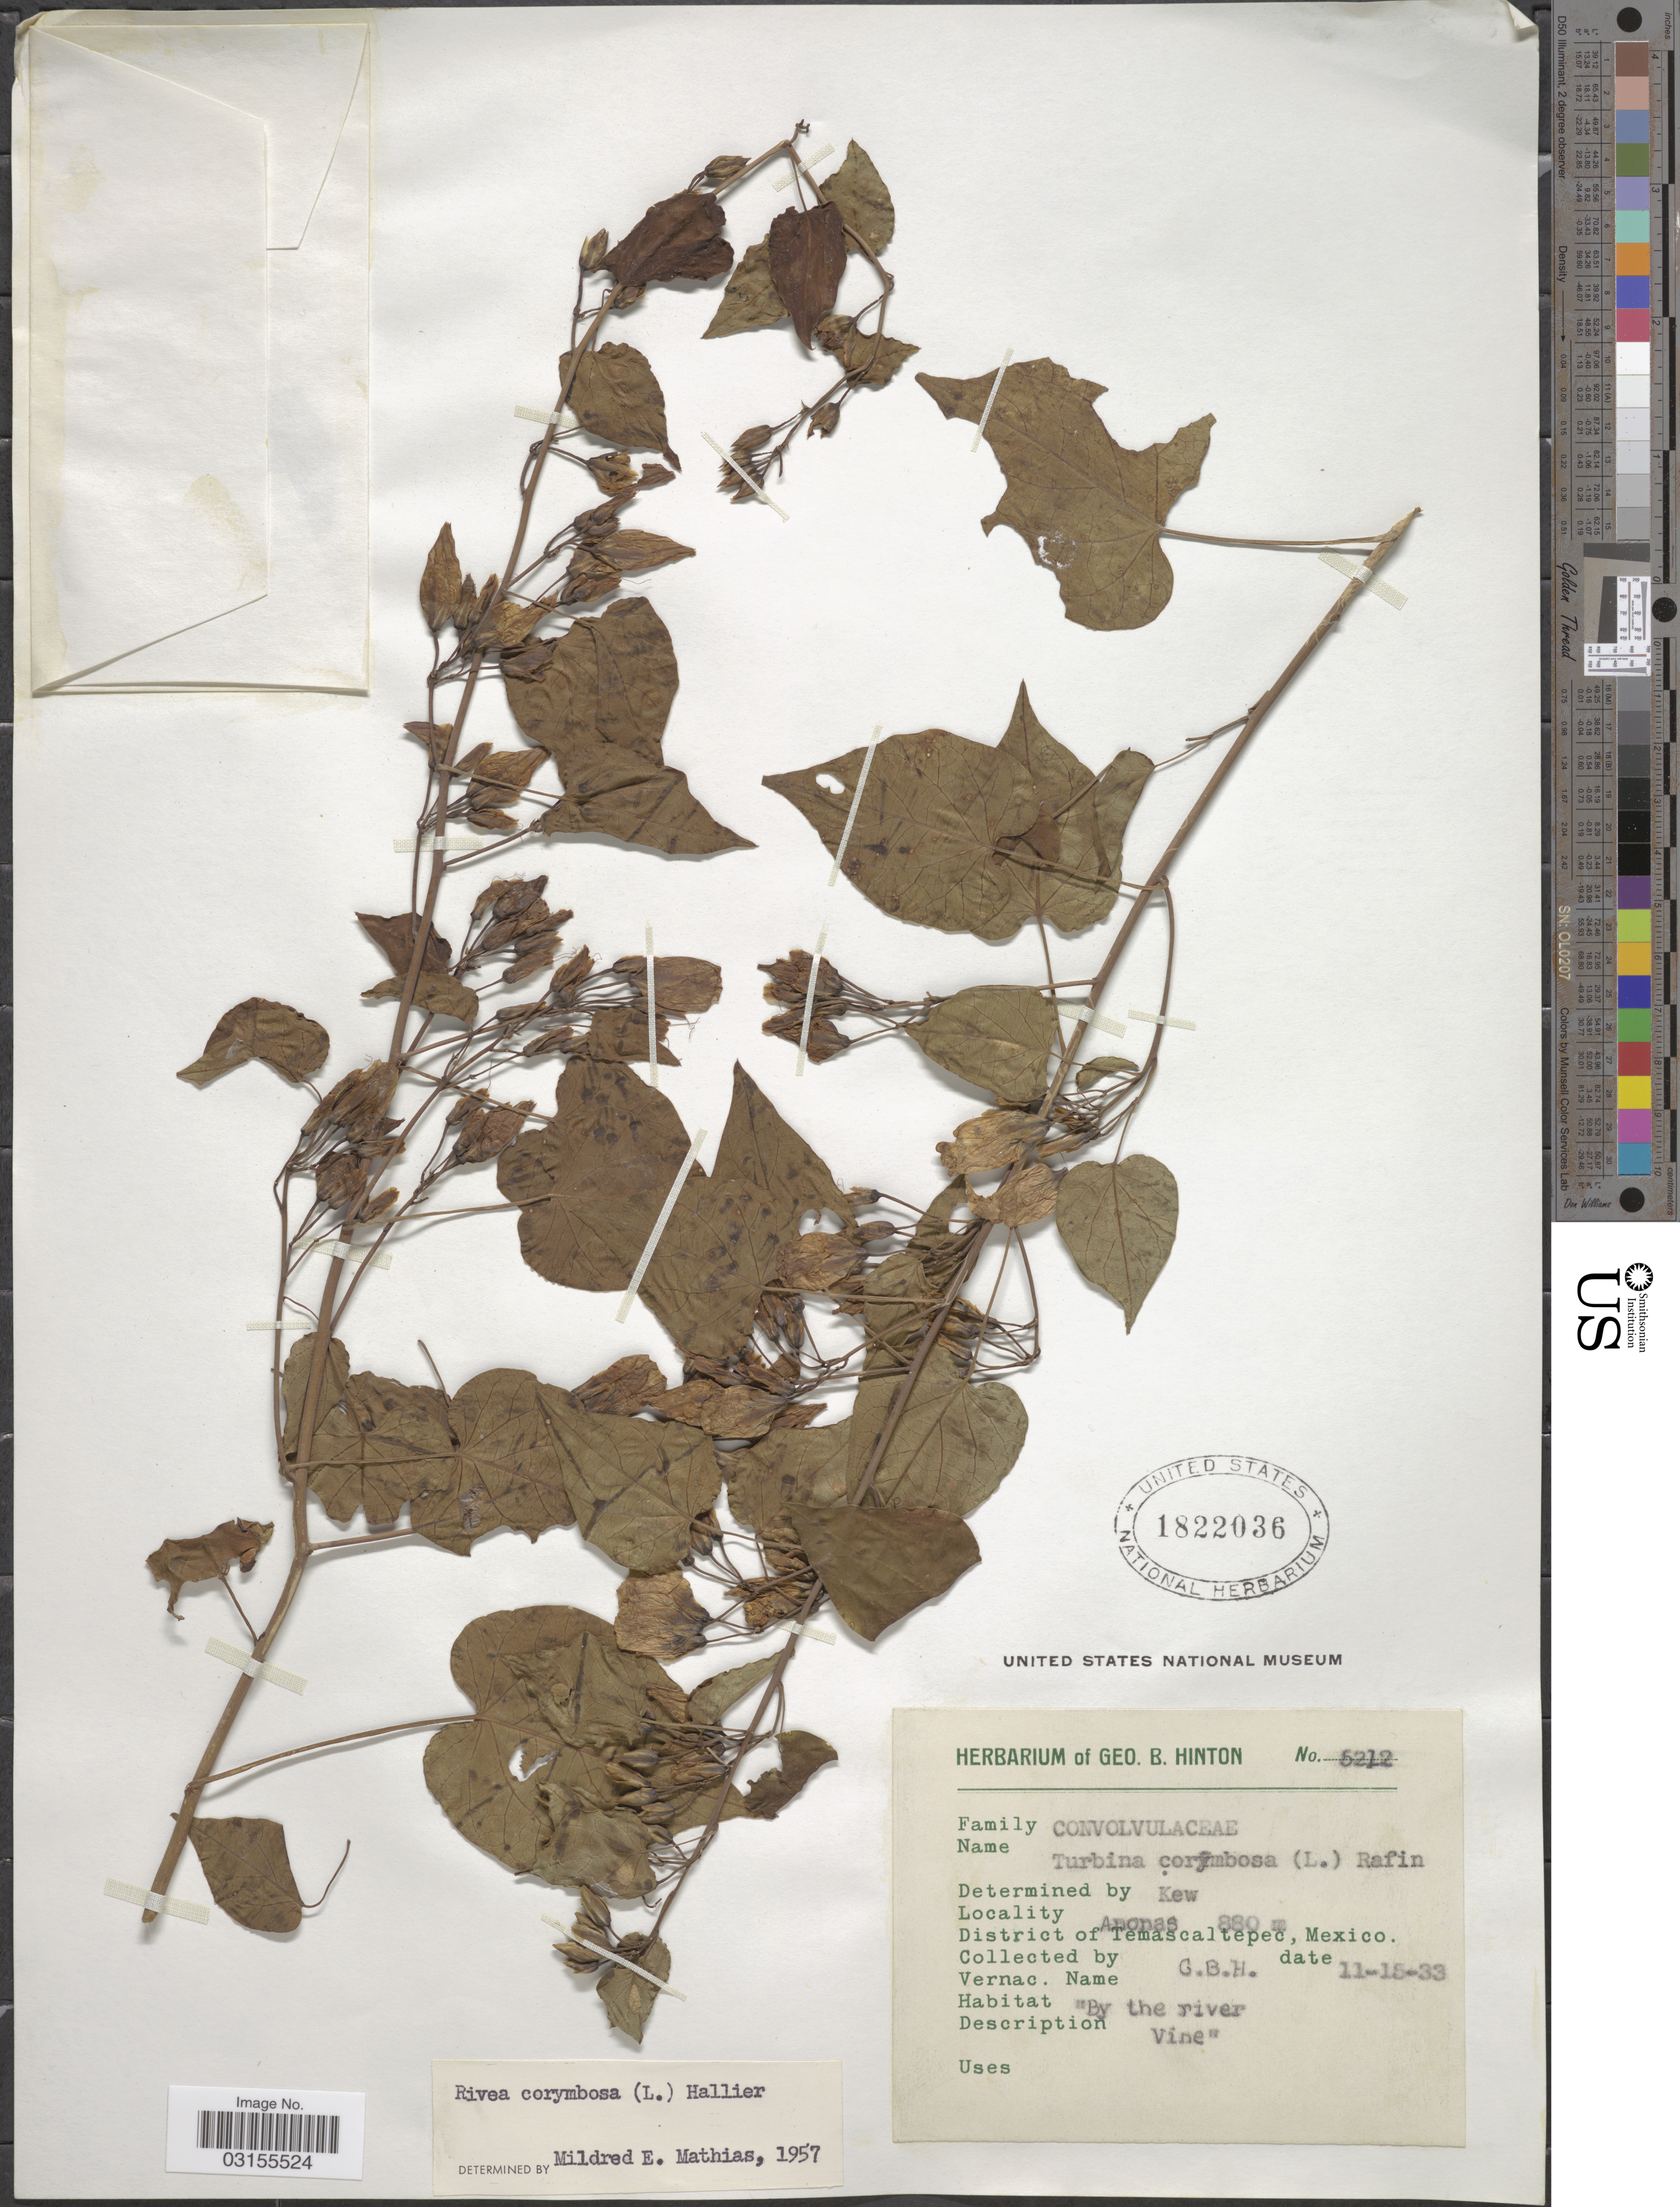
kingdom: Plantae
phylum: Tracheophyta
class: Magnoliopsida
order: Solanales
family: Convolvulaceae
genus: Turbina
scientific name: Turbina corymbosa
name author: (L.) Raf.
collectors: G. B. Hinton & et al.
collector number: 5212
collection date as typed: Transcribed d/m/y: 15/11/33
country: Mexico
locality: Anonas. District of Temascaltepec.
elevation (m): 880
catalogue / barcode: US 1822036